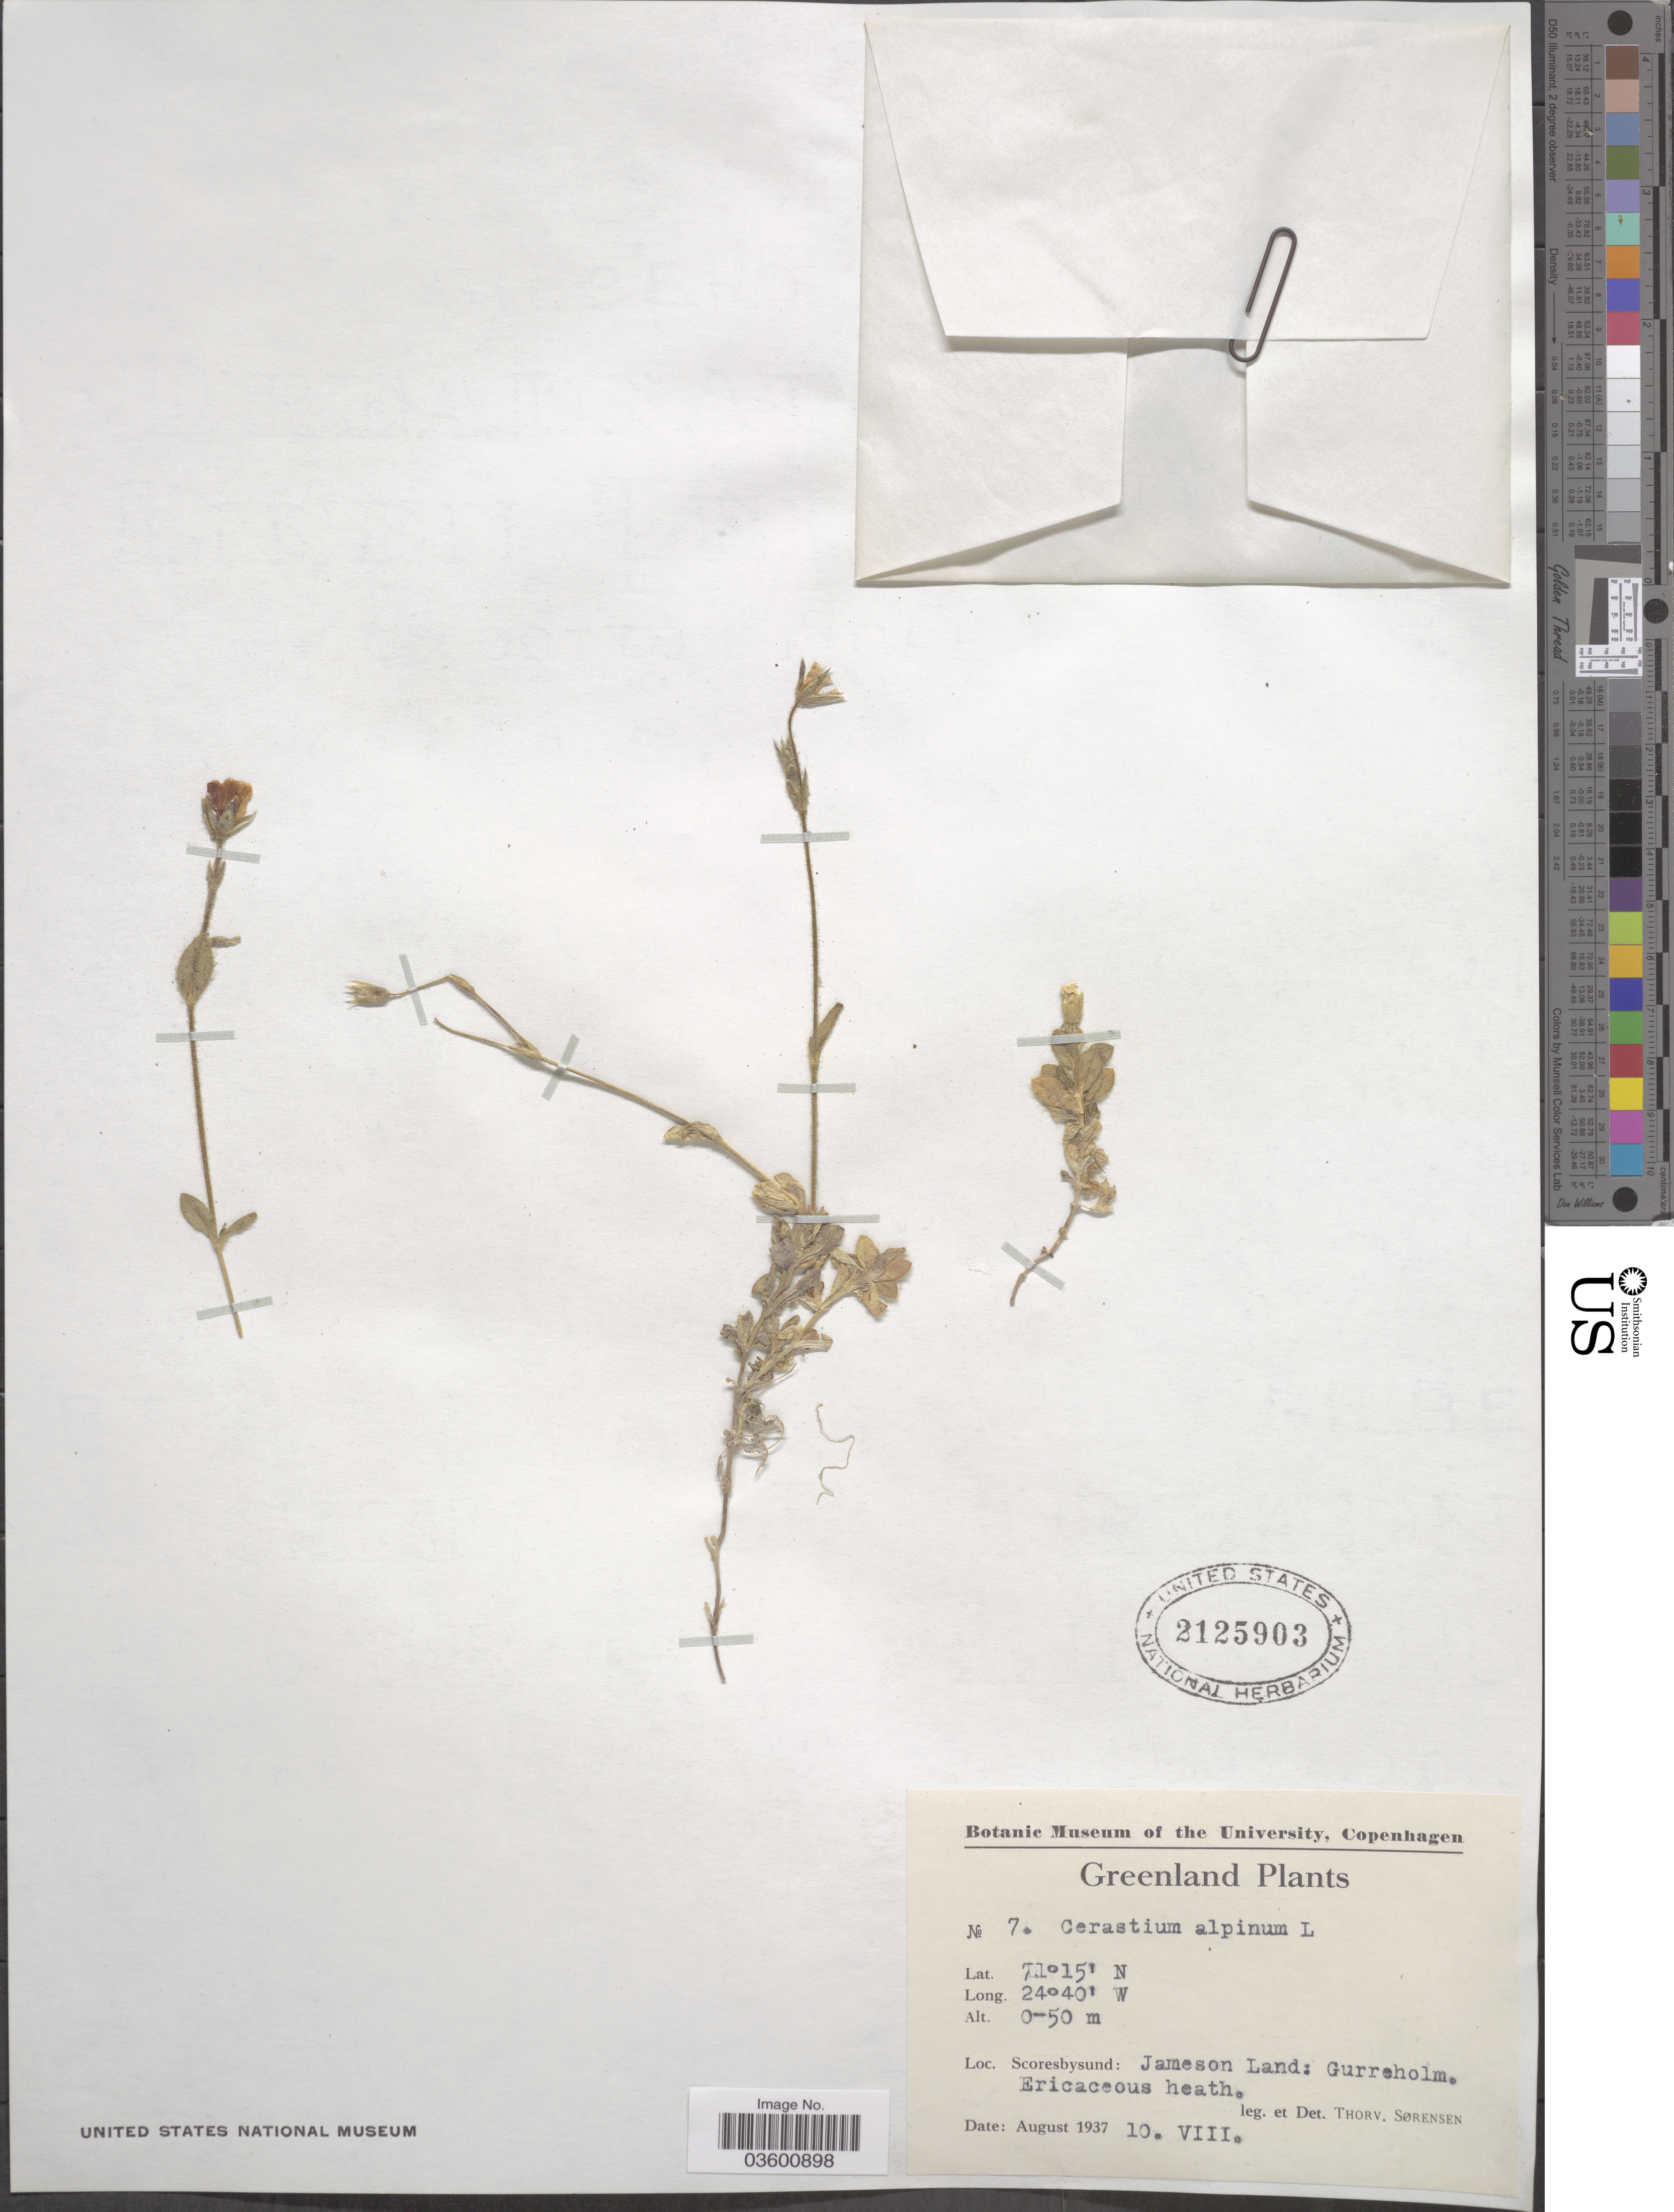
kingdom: Plantae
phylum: Tracheophyta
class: Magnoliopsida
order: Caryophyllales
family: Caryophyllaceae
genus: Cerastium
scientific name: Cerastium alpinum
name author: L.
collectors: T. Sorensen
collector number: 7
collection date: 1937-08-10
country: Greenland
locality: Scoresbysund: Jameson Land: Gurreholm.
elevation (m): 0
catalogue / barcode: US 2125903